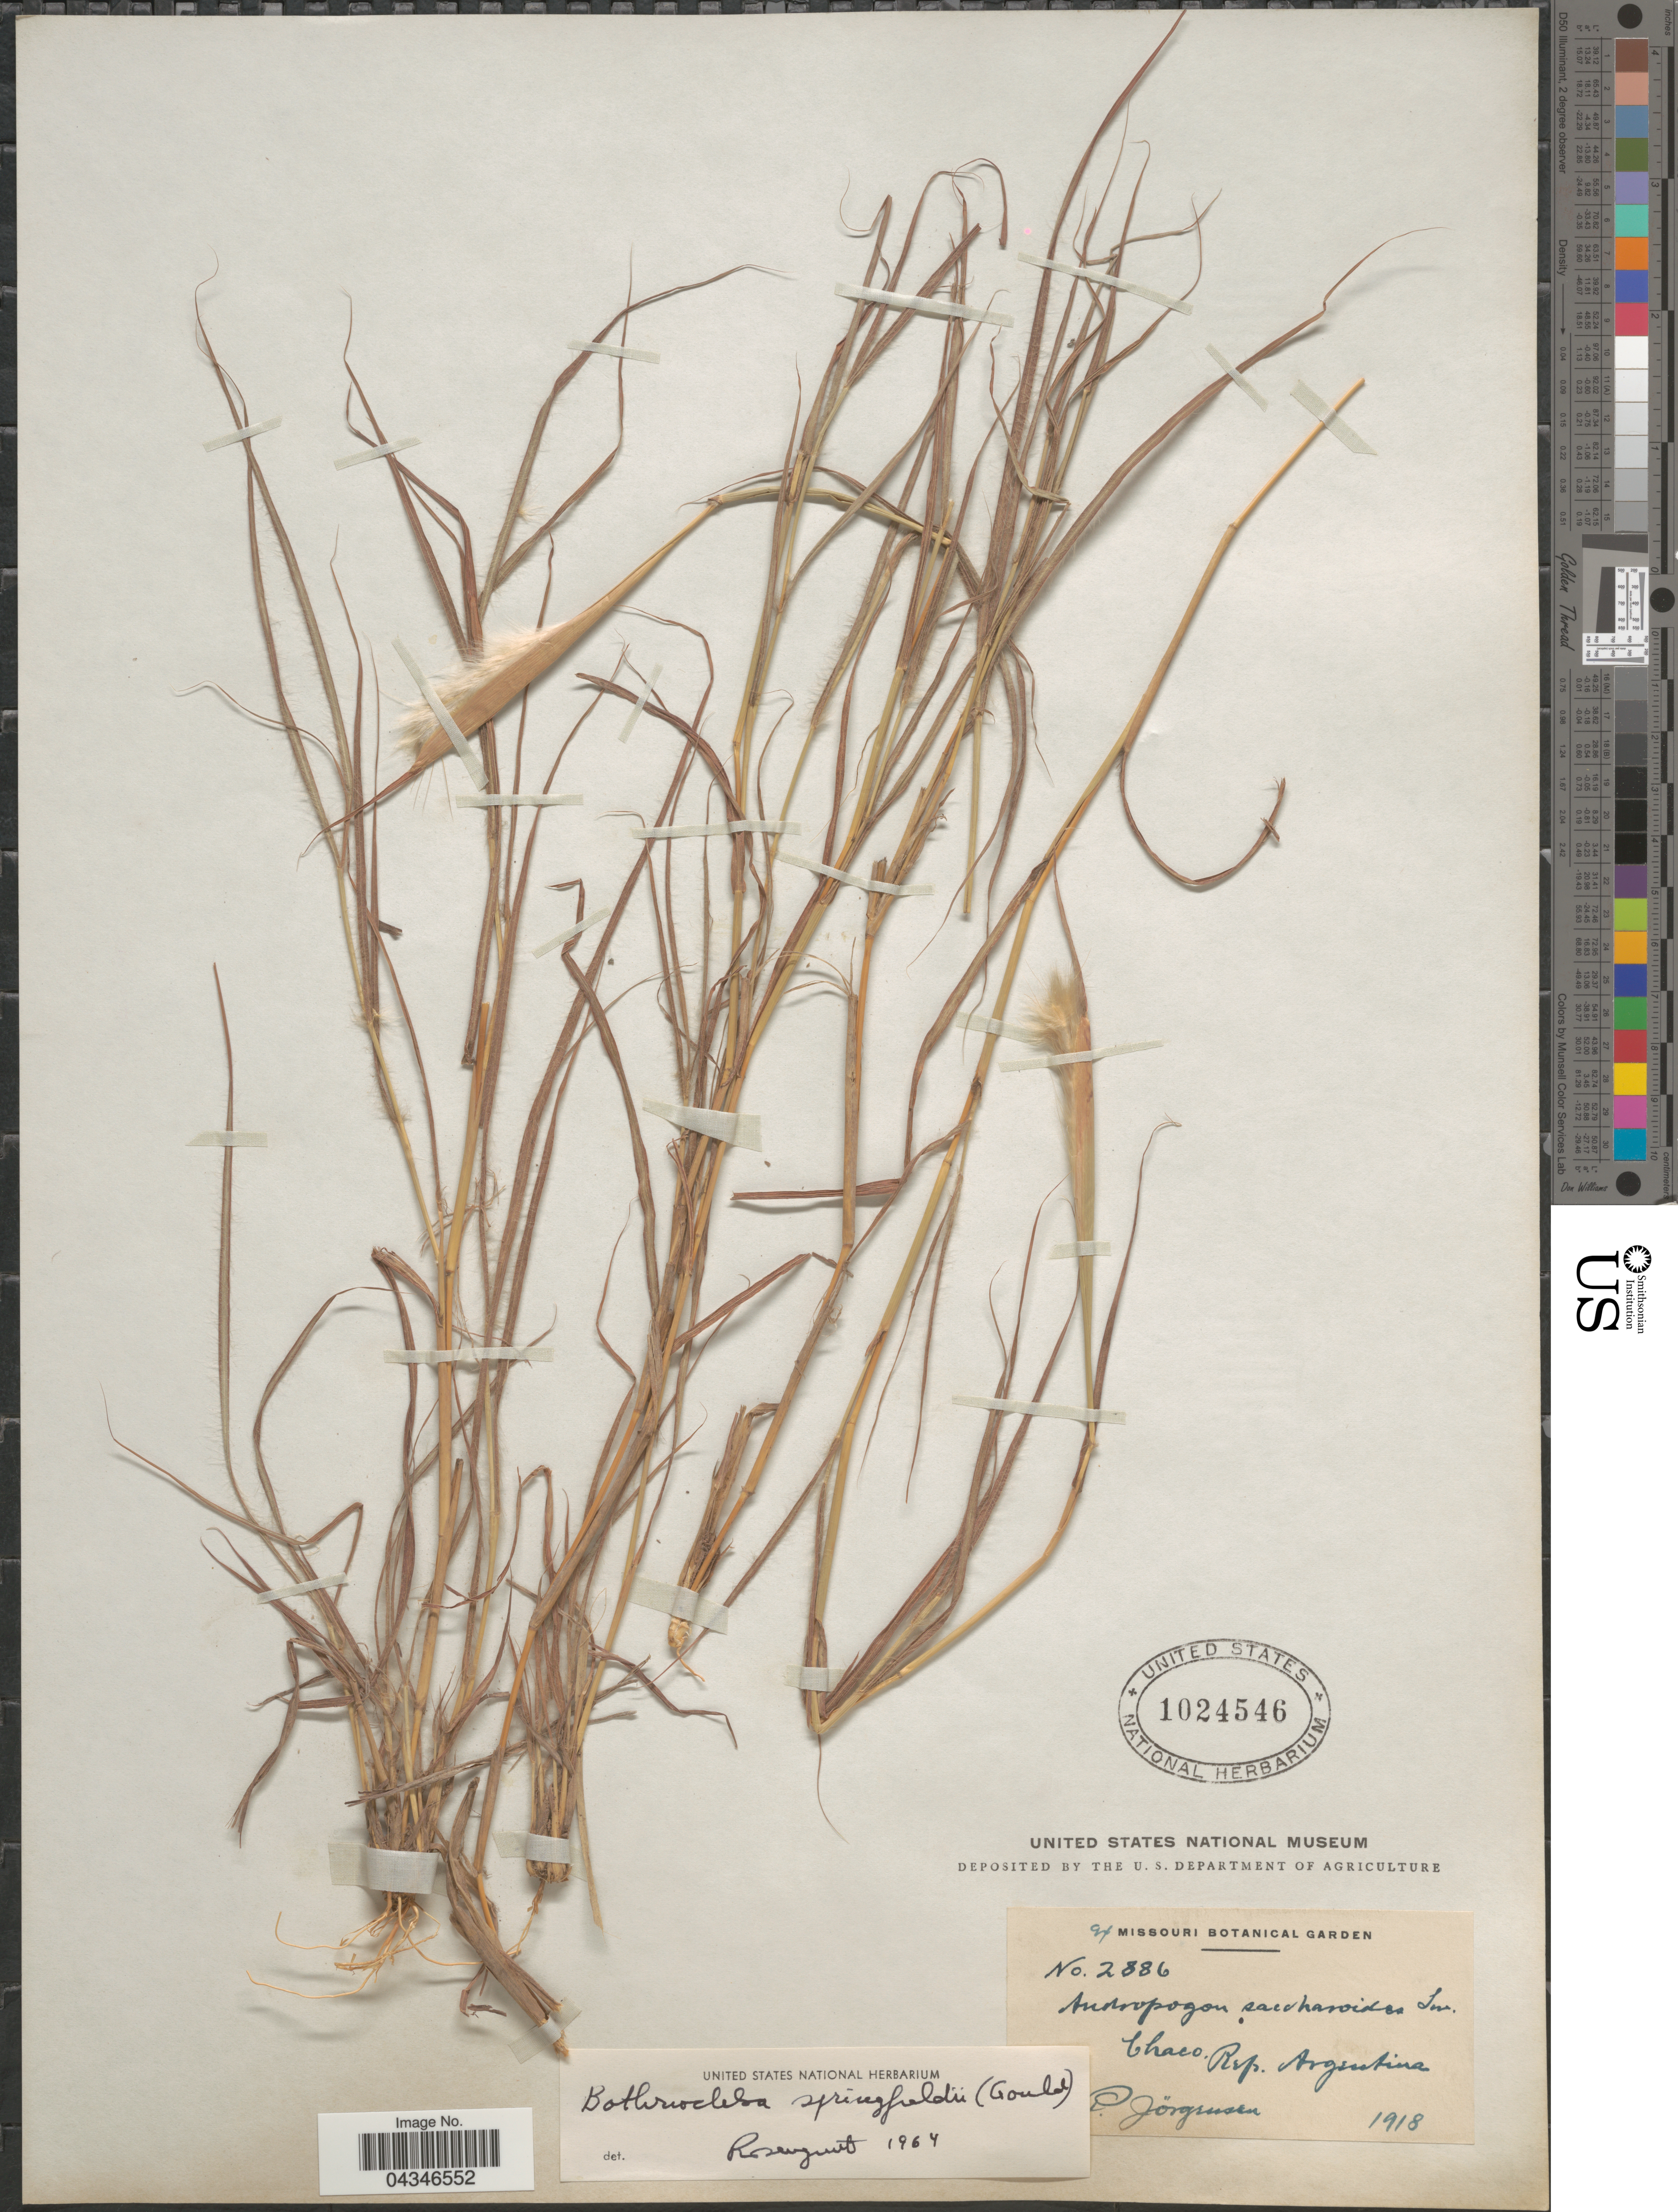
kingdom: Plantae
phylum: Tracheophyta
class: Liliopsida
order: Poales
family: Poaceae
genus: Andropogon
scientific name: Andropogon springfieldii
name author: Gould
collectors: P. Jörgensen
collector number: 2886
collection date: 1918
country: Argentina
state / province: Chaco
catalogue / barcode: US 1024546